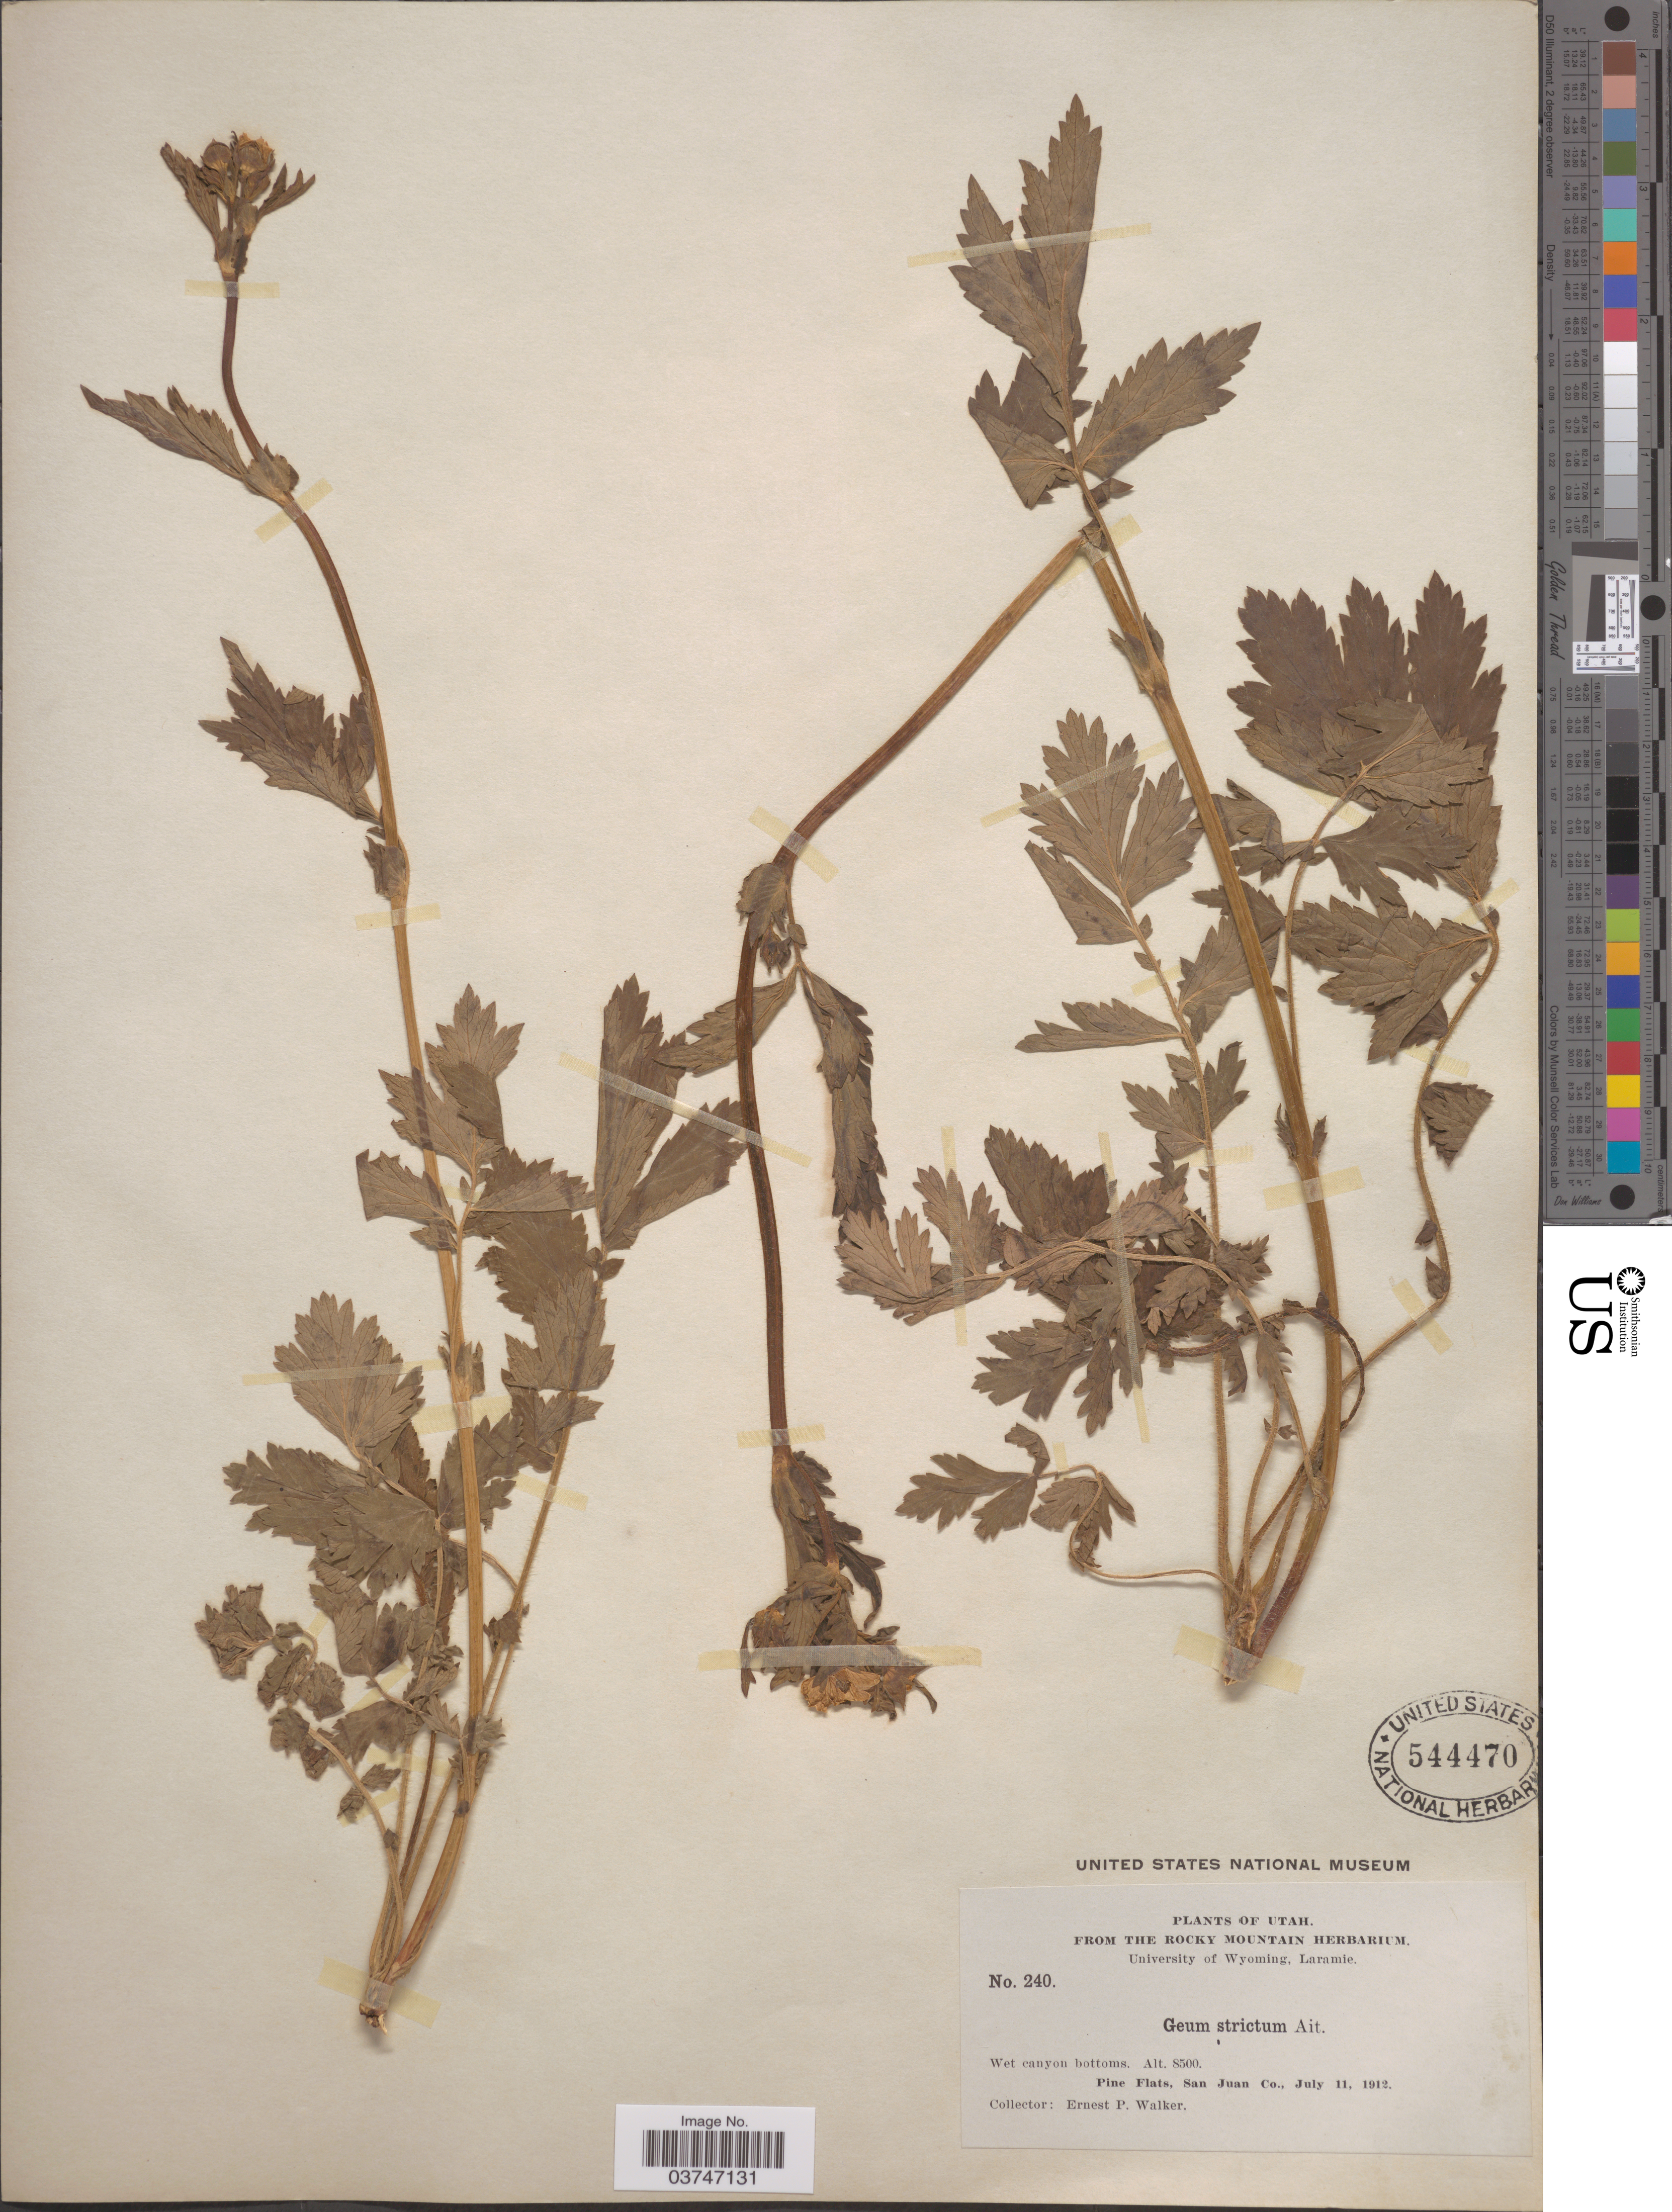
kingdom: Plantae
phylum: Tracheophyta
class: Magnoliopsida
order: Rosales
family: Rosaceae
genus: Geum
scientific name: Geum aleppicum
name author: Jacq.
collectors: E. P. Walker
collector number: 240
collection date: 1912-07-11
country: United States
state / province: Utah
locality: Pine Flats, San Juan Co.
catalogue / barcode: US 544470